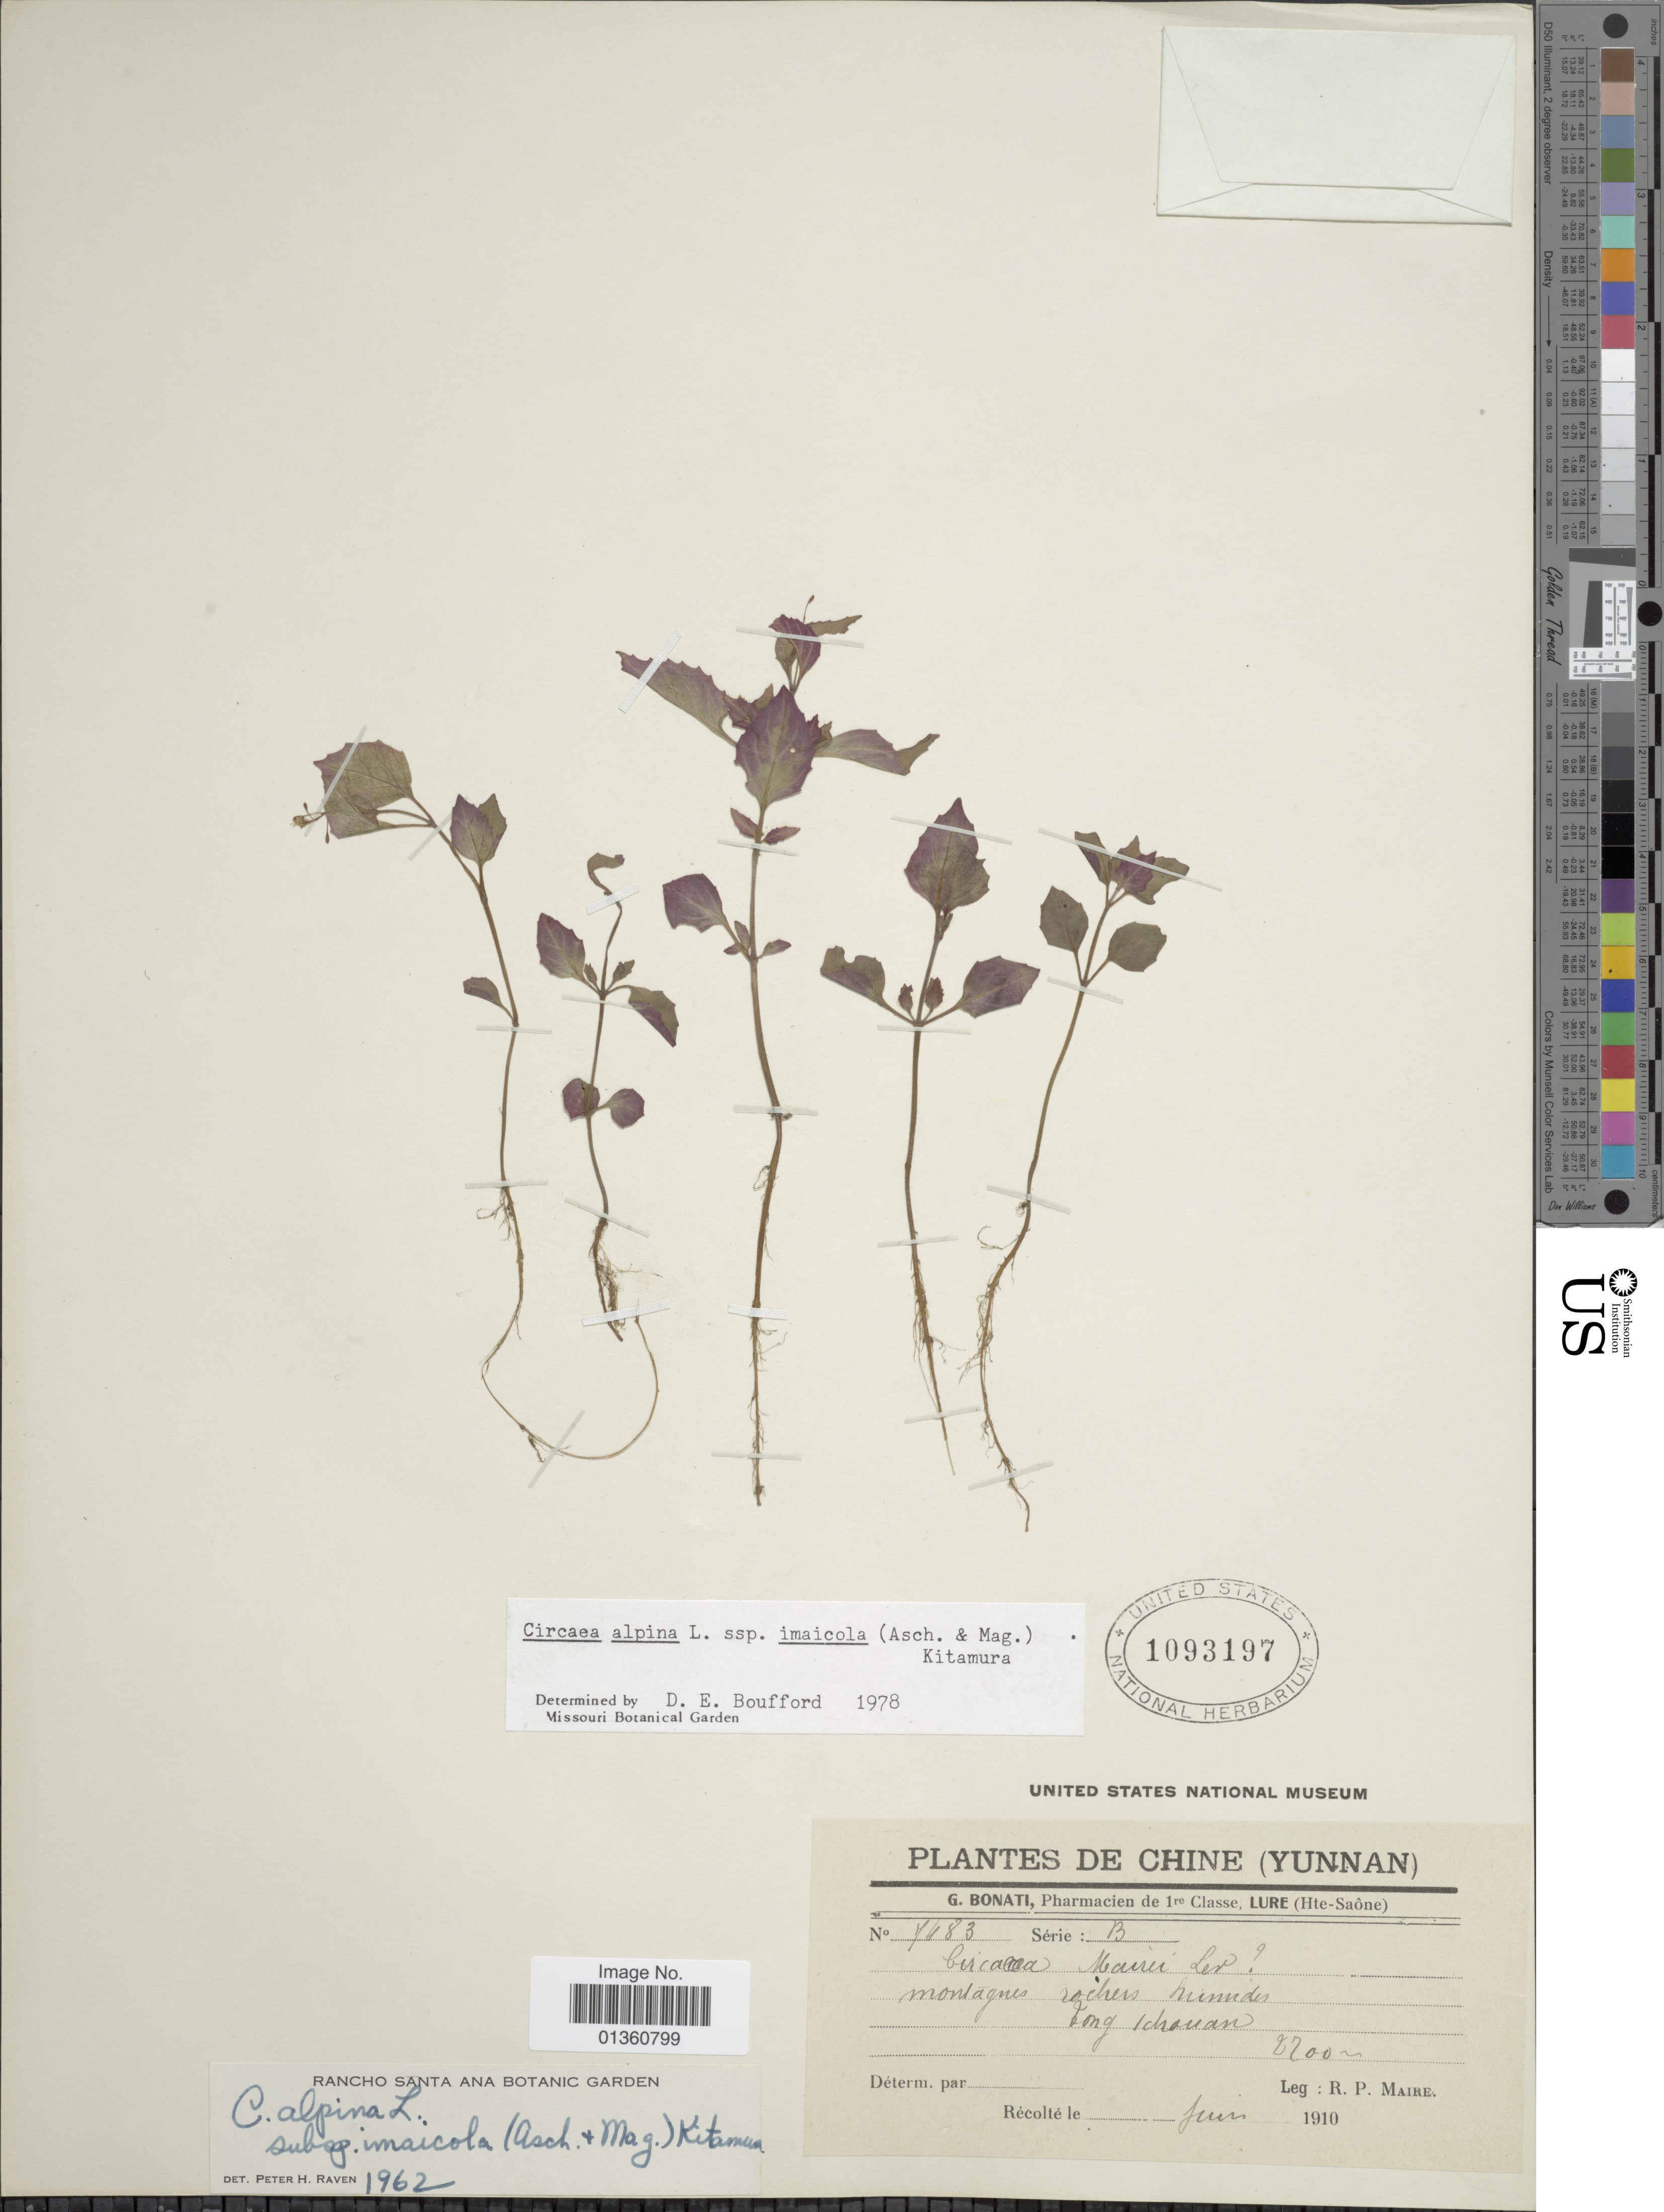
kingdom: Plantae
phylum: Tracheophyta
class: Magnoliopsida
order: Myrtales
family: Onagraceae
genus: Circaea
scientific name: Circaea alpina subsp. imaicola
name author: (Asch. & Magnus) Kitam.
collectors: R.-P. Maire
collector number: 7483*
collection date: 1910-06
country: China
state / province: Yunnan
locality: Montagnes rochers humides bong Ichouan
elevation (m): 2200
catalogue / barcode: US 1093197